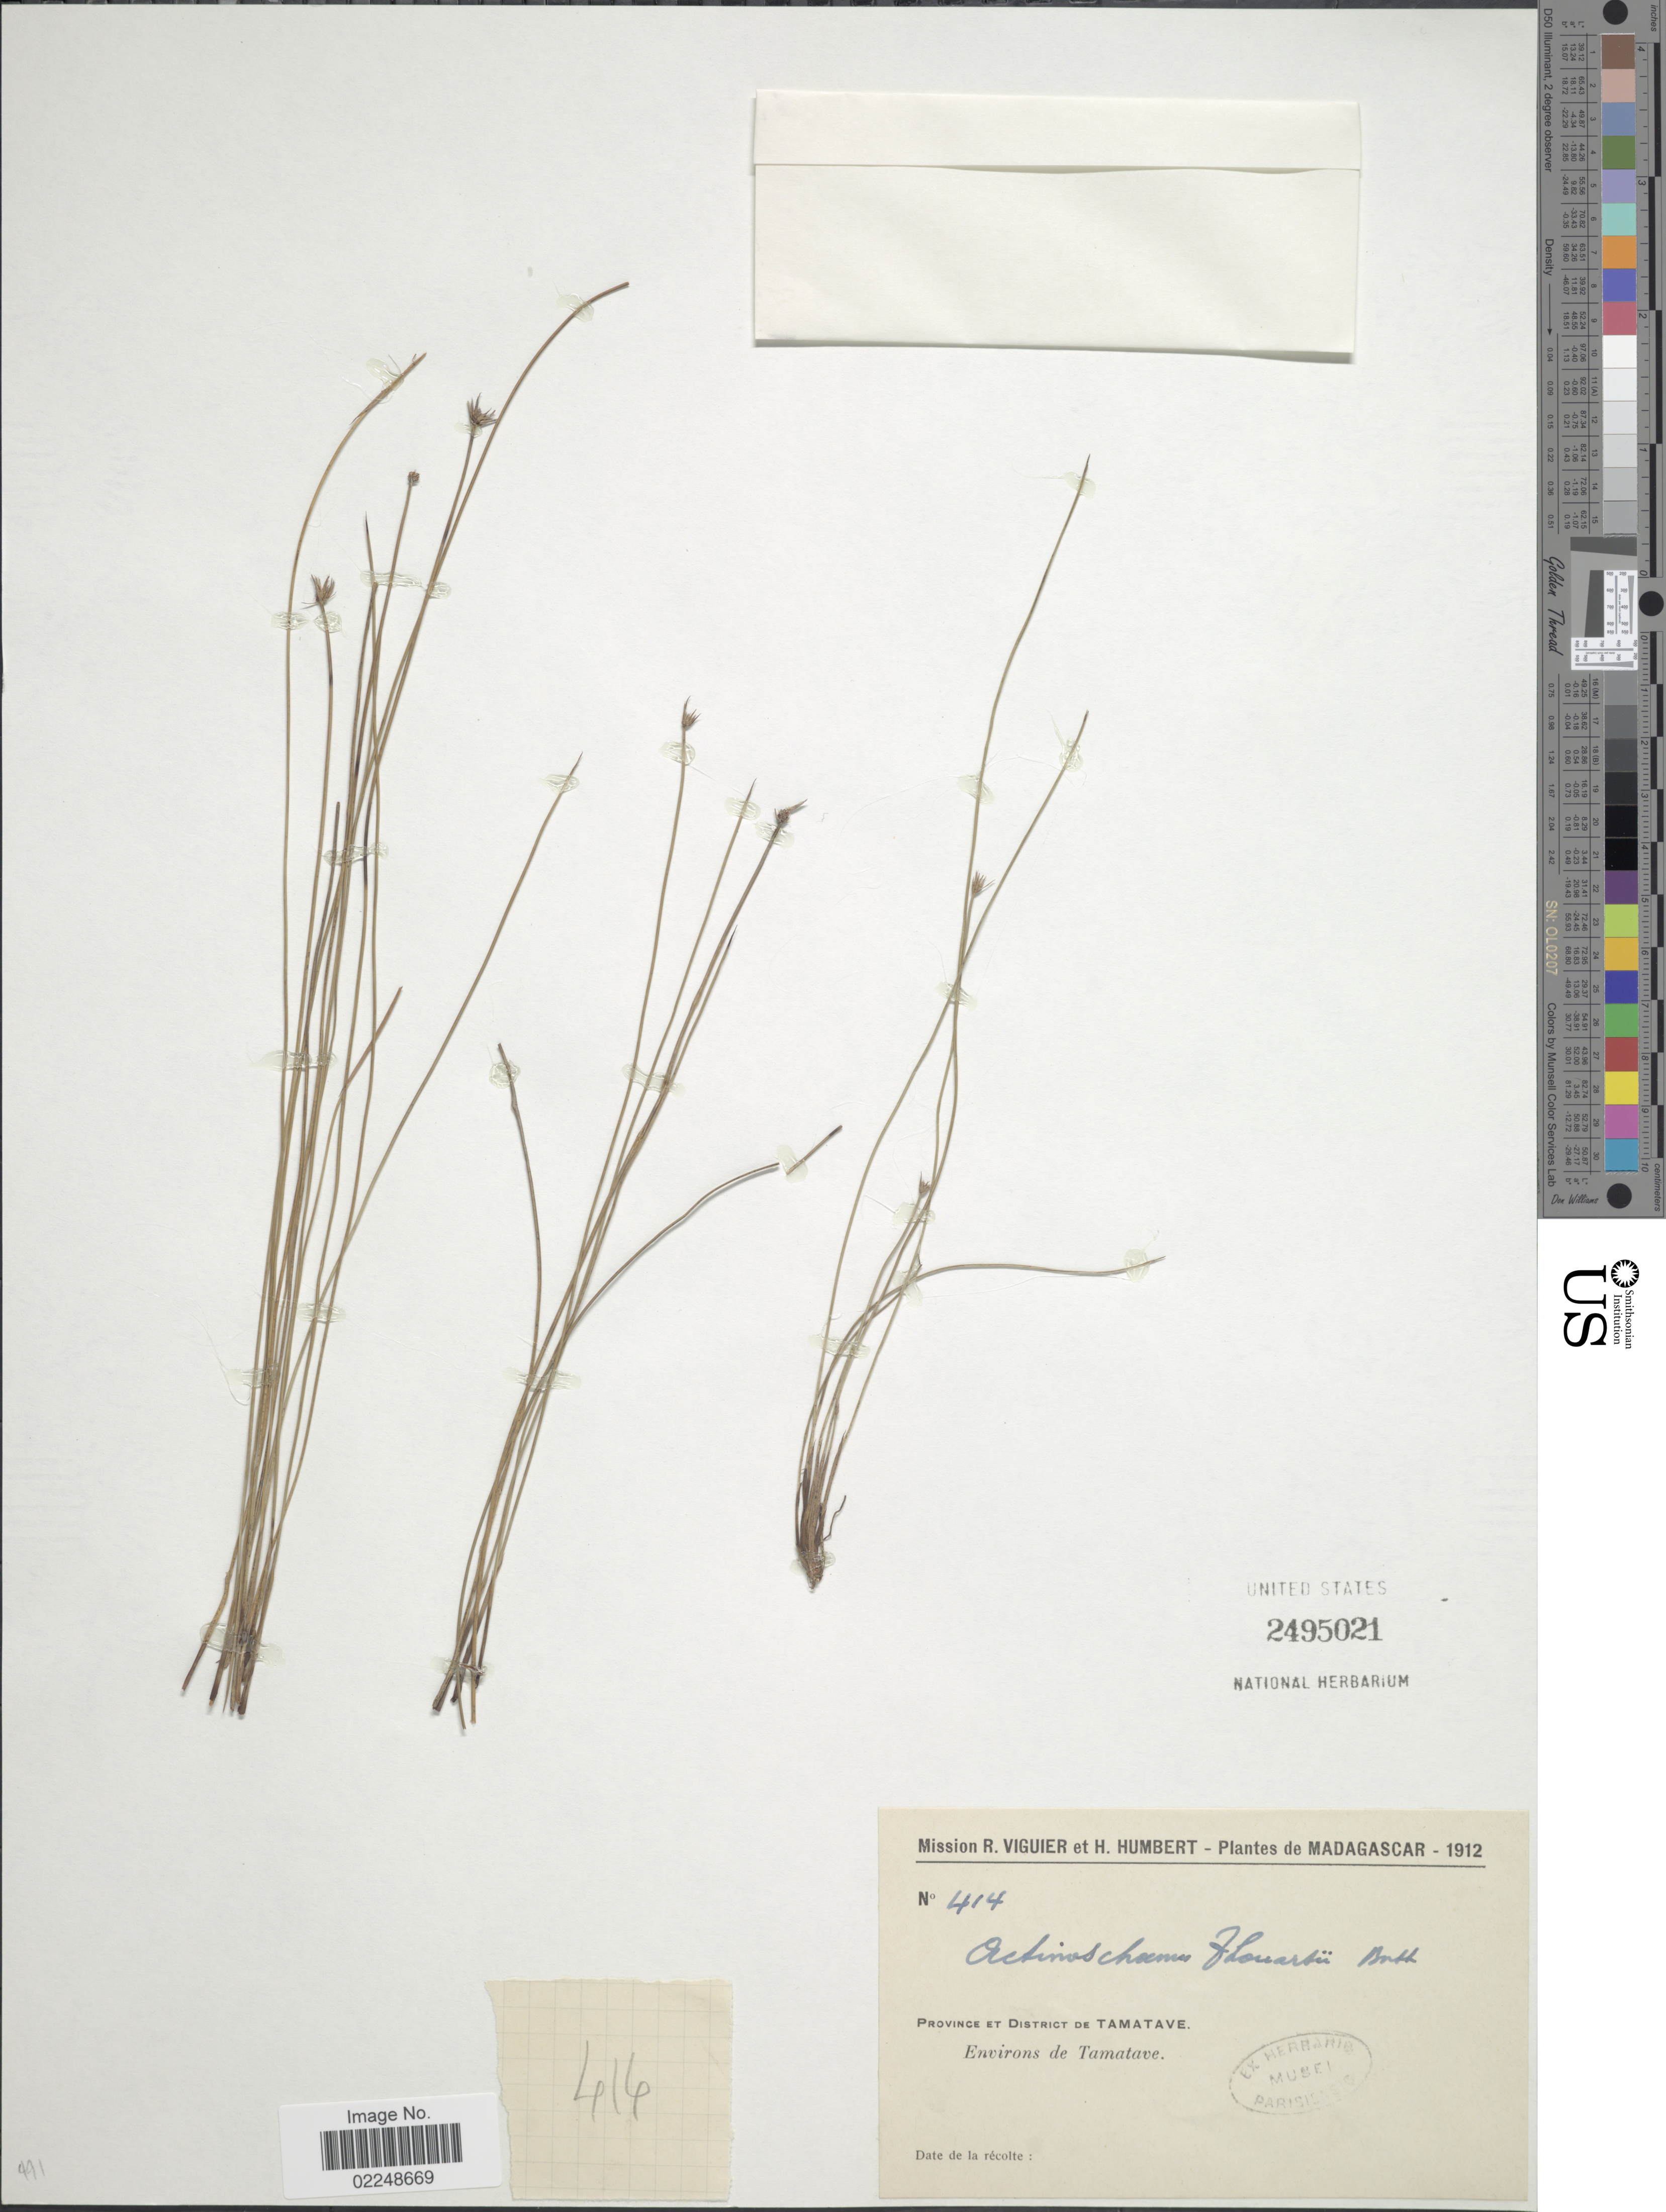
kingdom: Plantae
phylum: Tracheophyta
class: Liliopsida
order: Poales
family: Cyperaceae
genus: Actinoschoenus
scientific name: Actinoschoenus aphyllus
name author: (Vahl) Larridon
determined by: Strong, Mark T., (BOT), Smithsonian Institution - National Museum of Natural History (UNITED STATES)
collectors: R. Viguier & H. Humbert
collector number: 414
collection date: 1912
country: Madagascar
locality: Province et District de Tamatave. Environs de Tamatave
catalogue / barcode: US 2495021